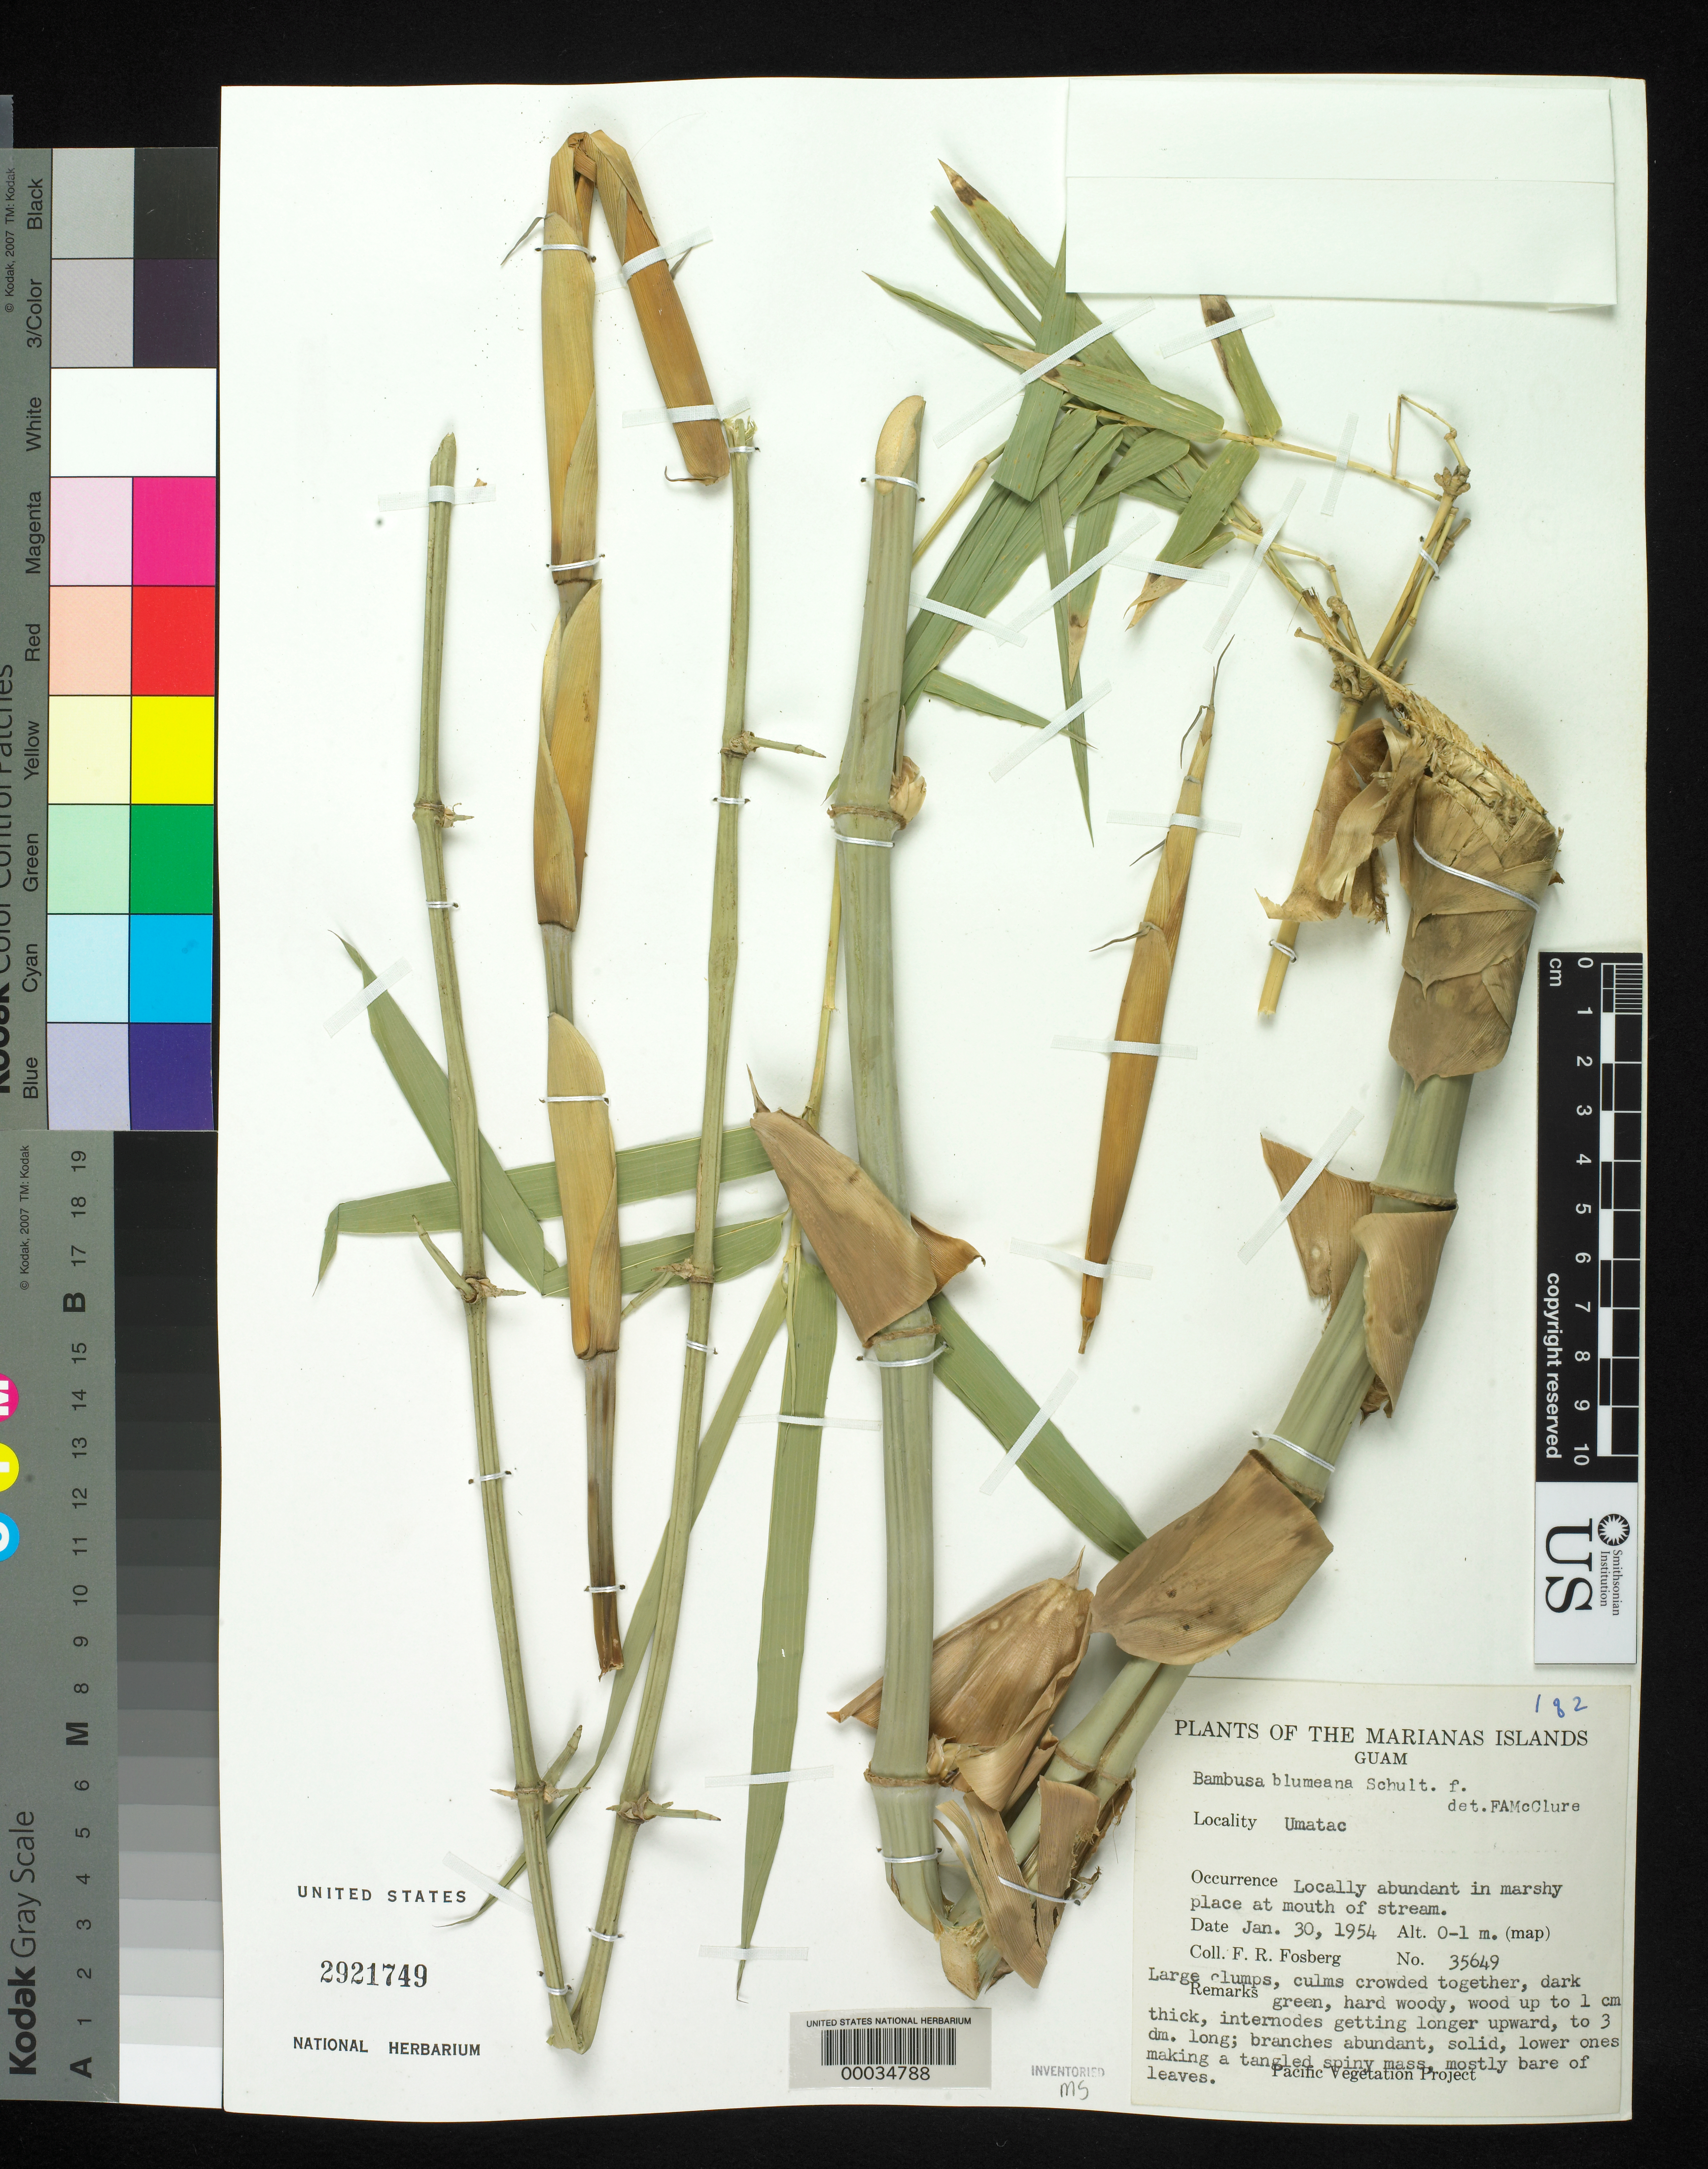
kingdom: Plantae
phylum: Tracheophyta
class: Liliopsida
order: Poales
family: Poaceae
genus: Bambusa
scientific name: Bambusa spinosa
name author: Roxb.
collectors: F. R. Fosberg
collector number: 35649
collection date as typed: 30 Jan 1954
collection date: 1954-01-30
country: Guam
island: Guam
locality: Umafac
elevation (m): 1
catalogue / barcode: US 2921749